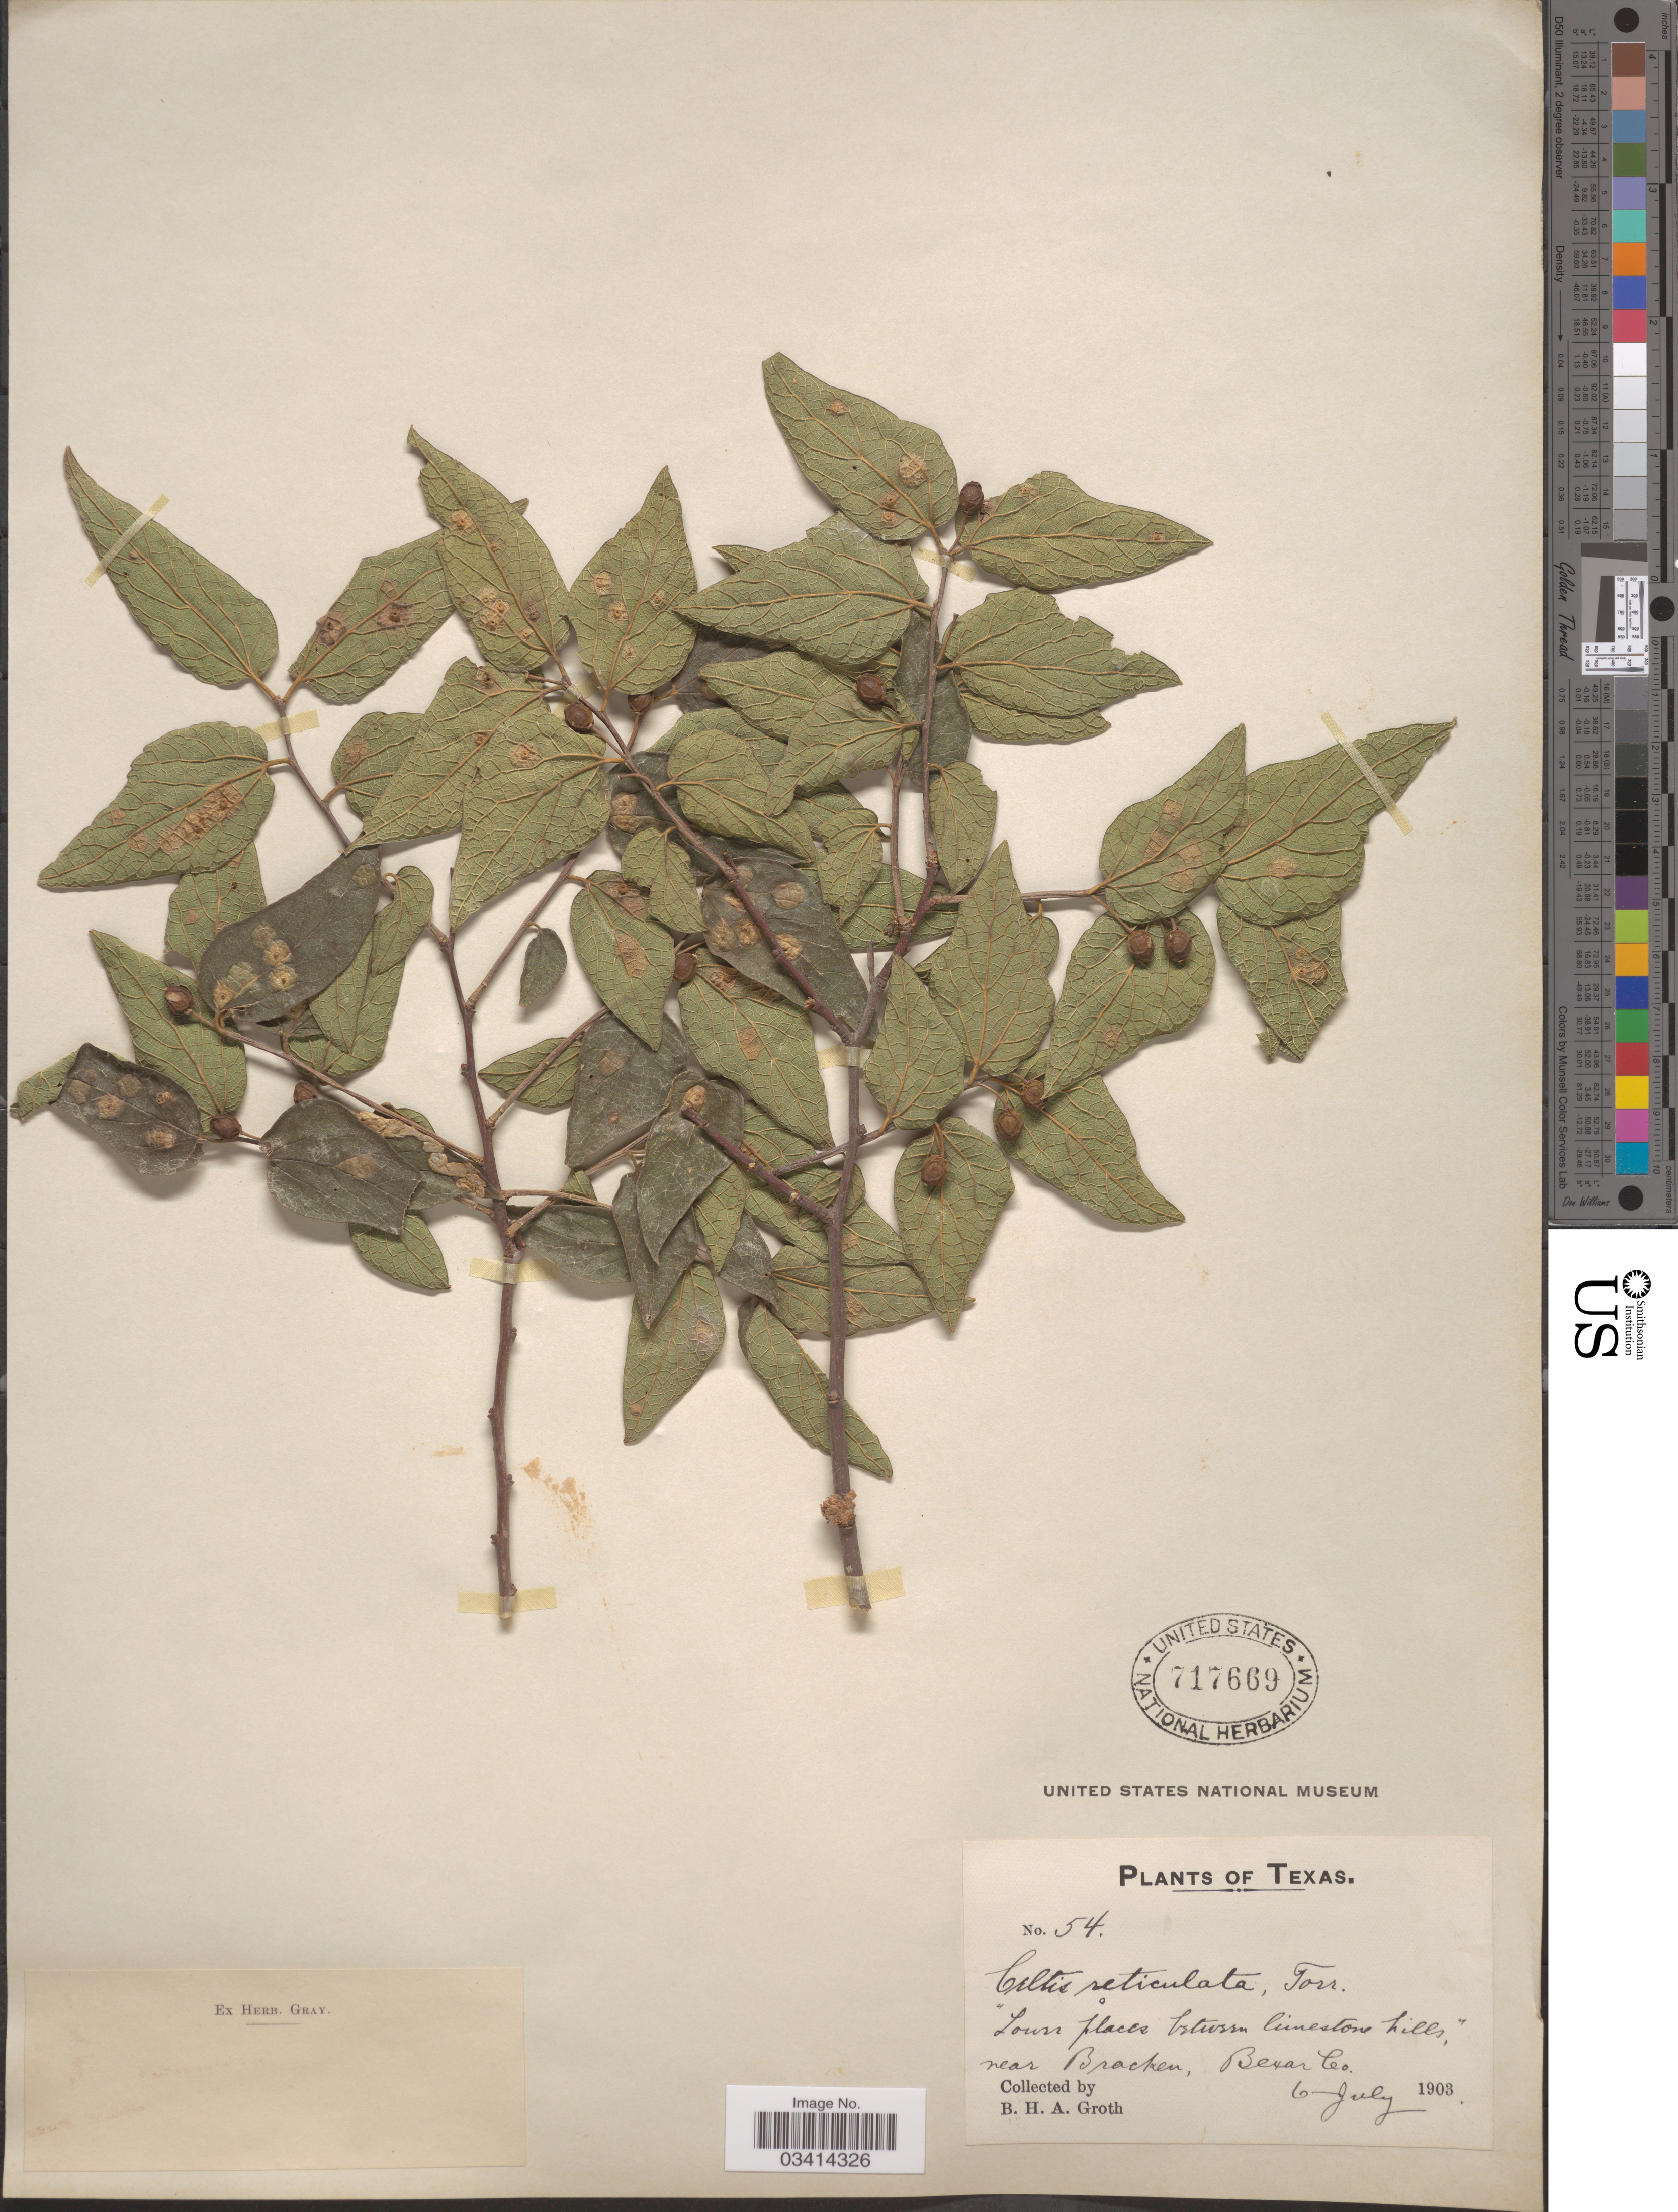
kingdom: Plantae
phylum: Tracheophyta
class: Magnoliopsida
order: Rosales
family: Cannabaceae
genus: Celtis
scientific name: Celtis reticulata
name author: Torr.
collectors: B. Groth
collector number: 54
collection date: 1903-07-06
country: United States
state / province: Texas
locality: Lower places between limestone hills,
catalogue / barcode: US 717669